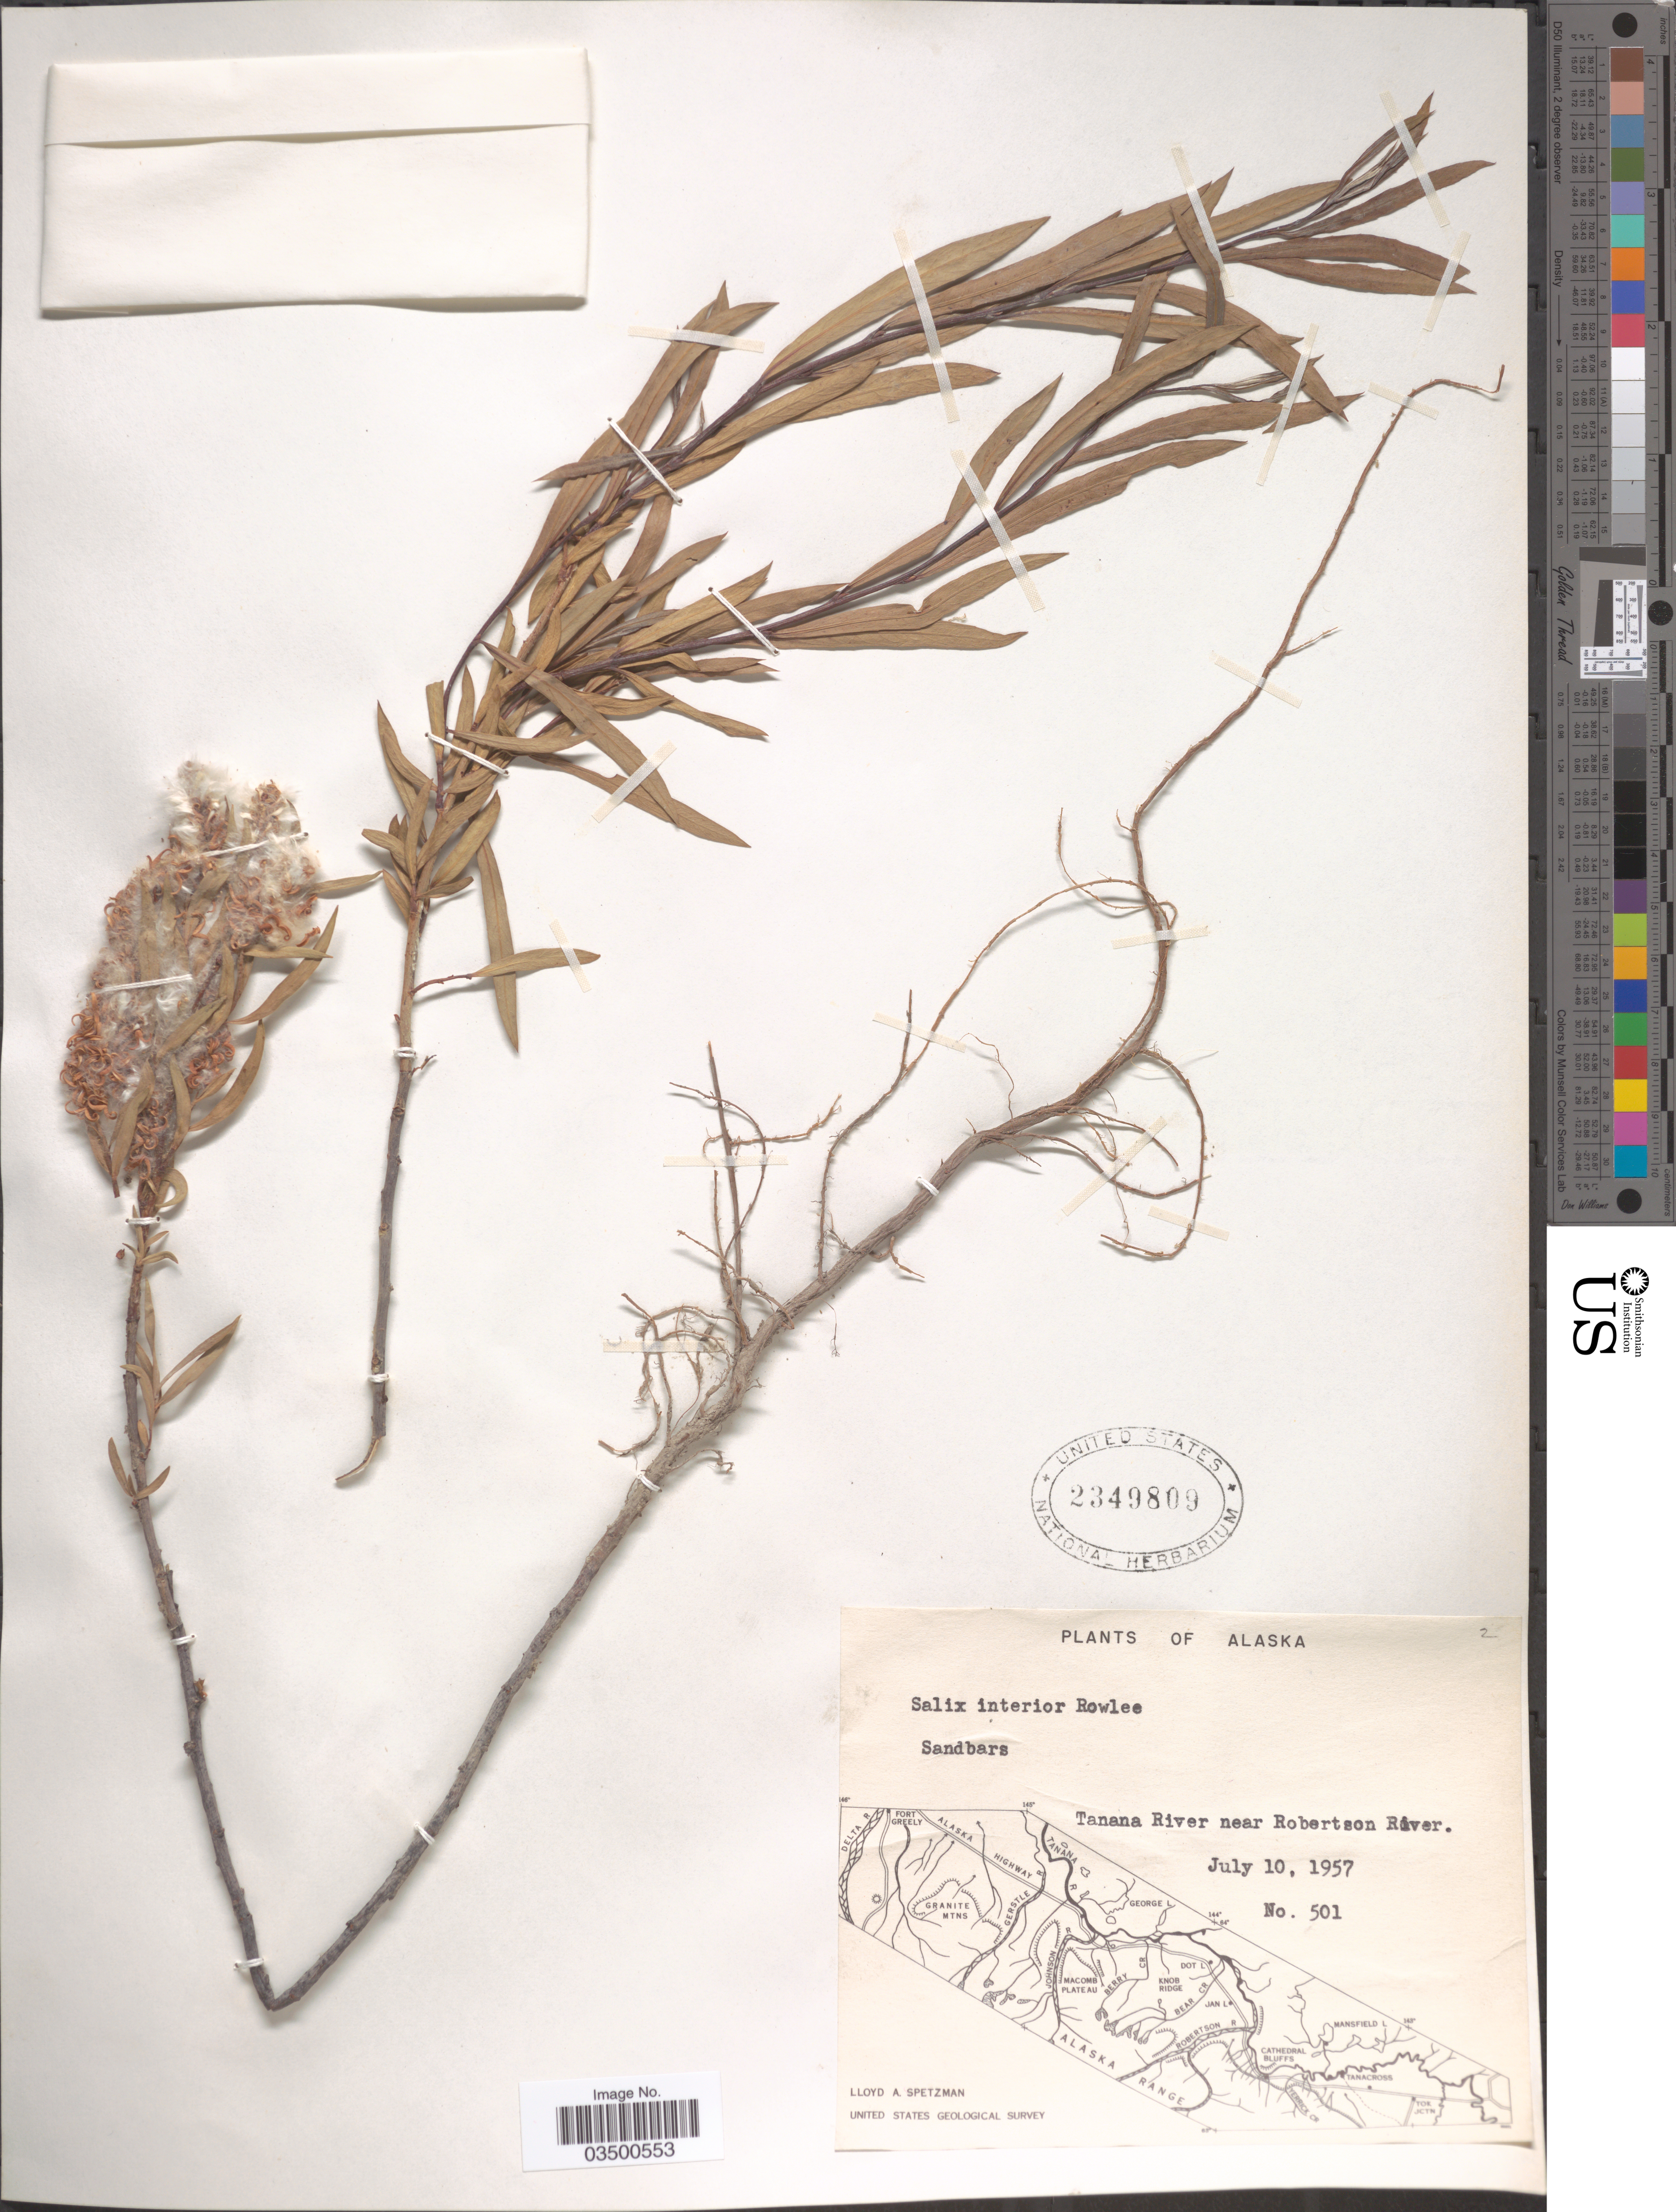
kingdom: Plantae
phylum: Tracheophyta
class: Magnoliopsida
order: Malpighiales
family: Salicaceae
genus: Salix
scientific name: Salix interior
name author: Rowlee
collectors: L. Spetzman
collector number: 501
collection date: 1957-07-10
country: United States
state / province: Alaska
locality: Tanana River bear Robertson River.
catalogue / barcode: US 2349809